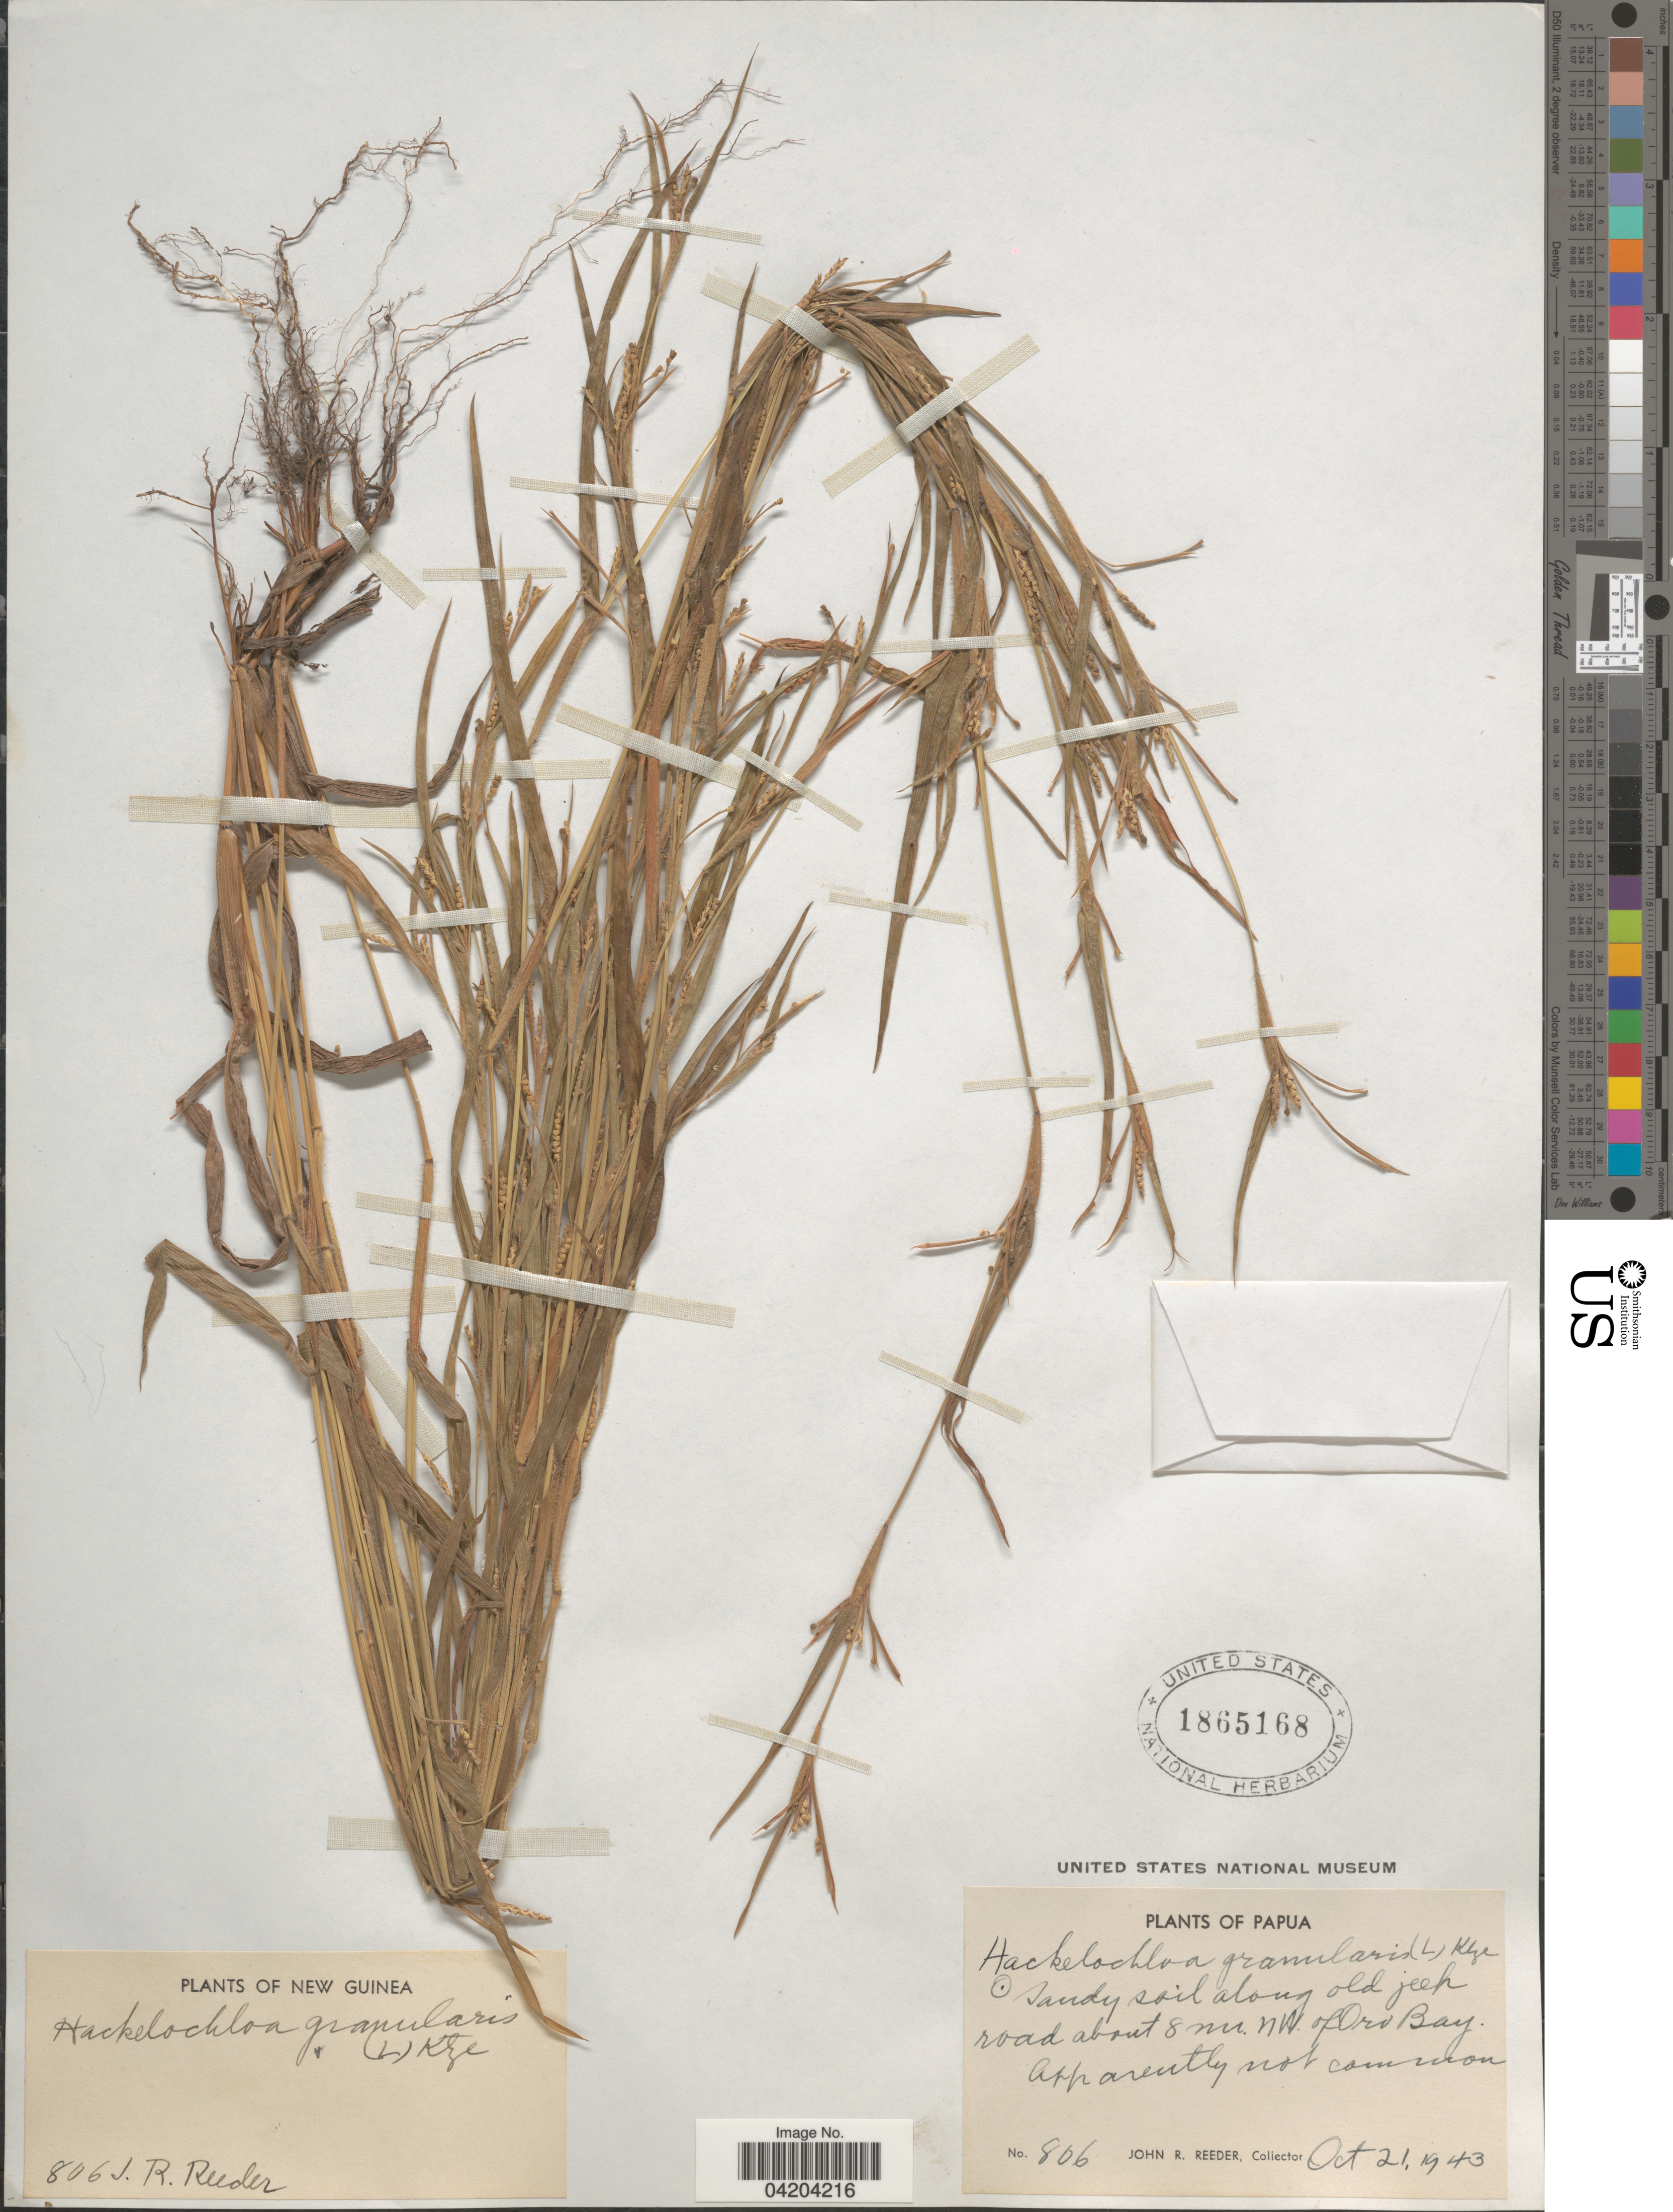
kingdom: Plantae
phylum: Tracheophyta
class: Liliopsida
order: Poales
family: Poaceae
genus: Mnesithea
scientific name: Mnesithea granularis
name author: (L.) de Koning & Sosef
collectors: J. R. Reeder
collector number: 806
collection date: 1943-10-21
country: Papua New Guinea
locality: New Guinea. Papua. Along old jeep road about 8 mi. NW. of Oro Bay.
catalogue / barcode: US 1865168